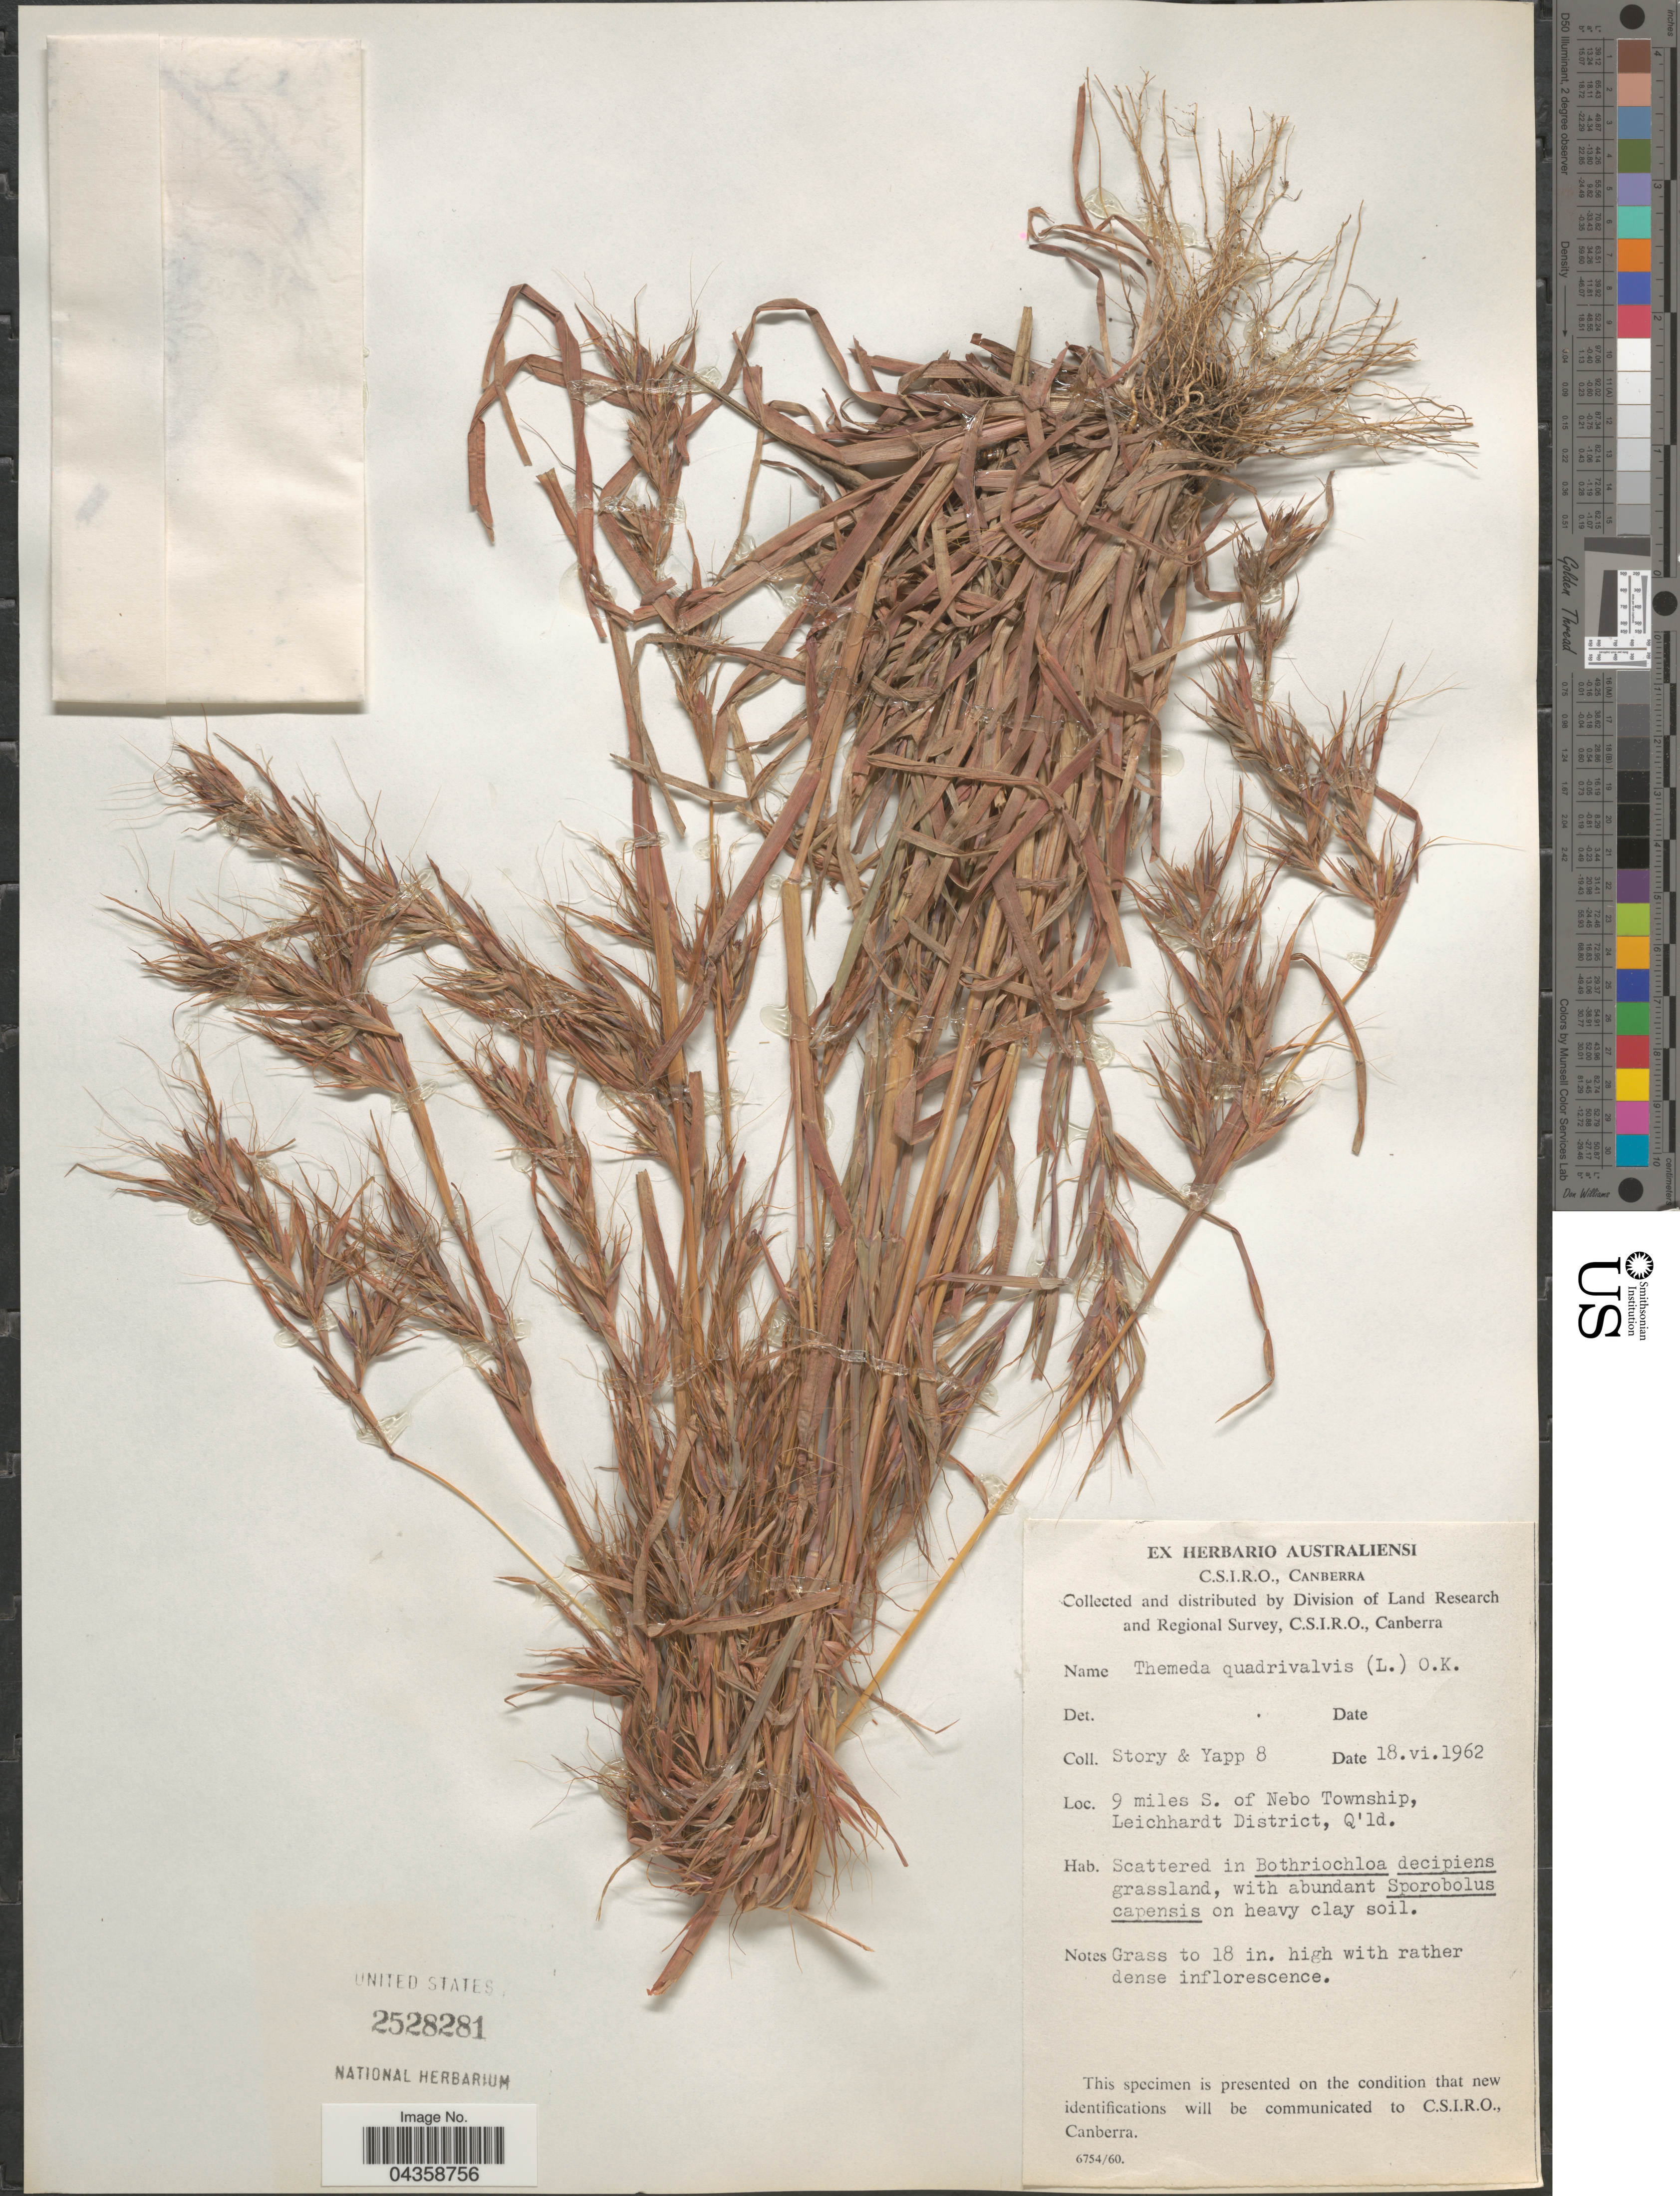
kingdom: Plantae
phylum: Tracheophyta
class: Liliopsida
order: Poales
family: Poaceae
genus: Themeda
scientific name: Themeda triandra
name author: Forssk.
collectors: -. Story & Yapp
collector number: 8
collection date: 1962-06-18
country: Australia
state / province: Queensland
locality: Division of Land Research and Regional Survey. 9 miles S. of Nebo Township Leichhardt District.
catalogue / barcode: US 2528281